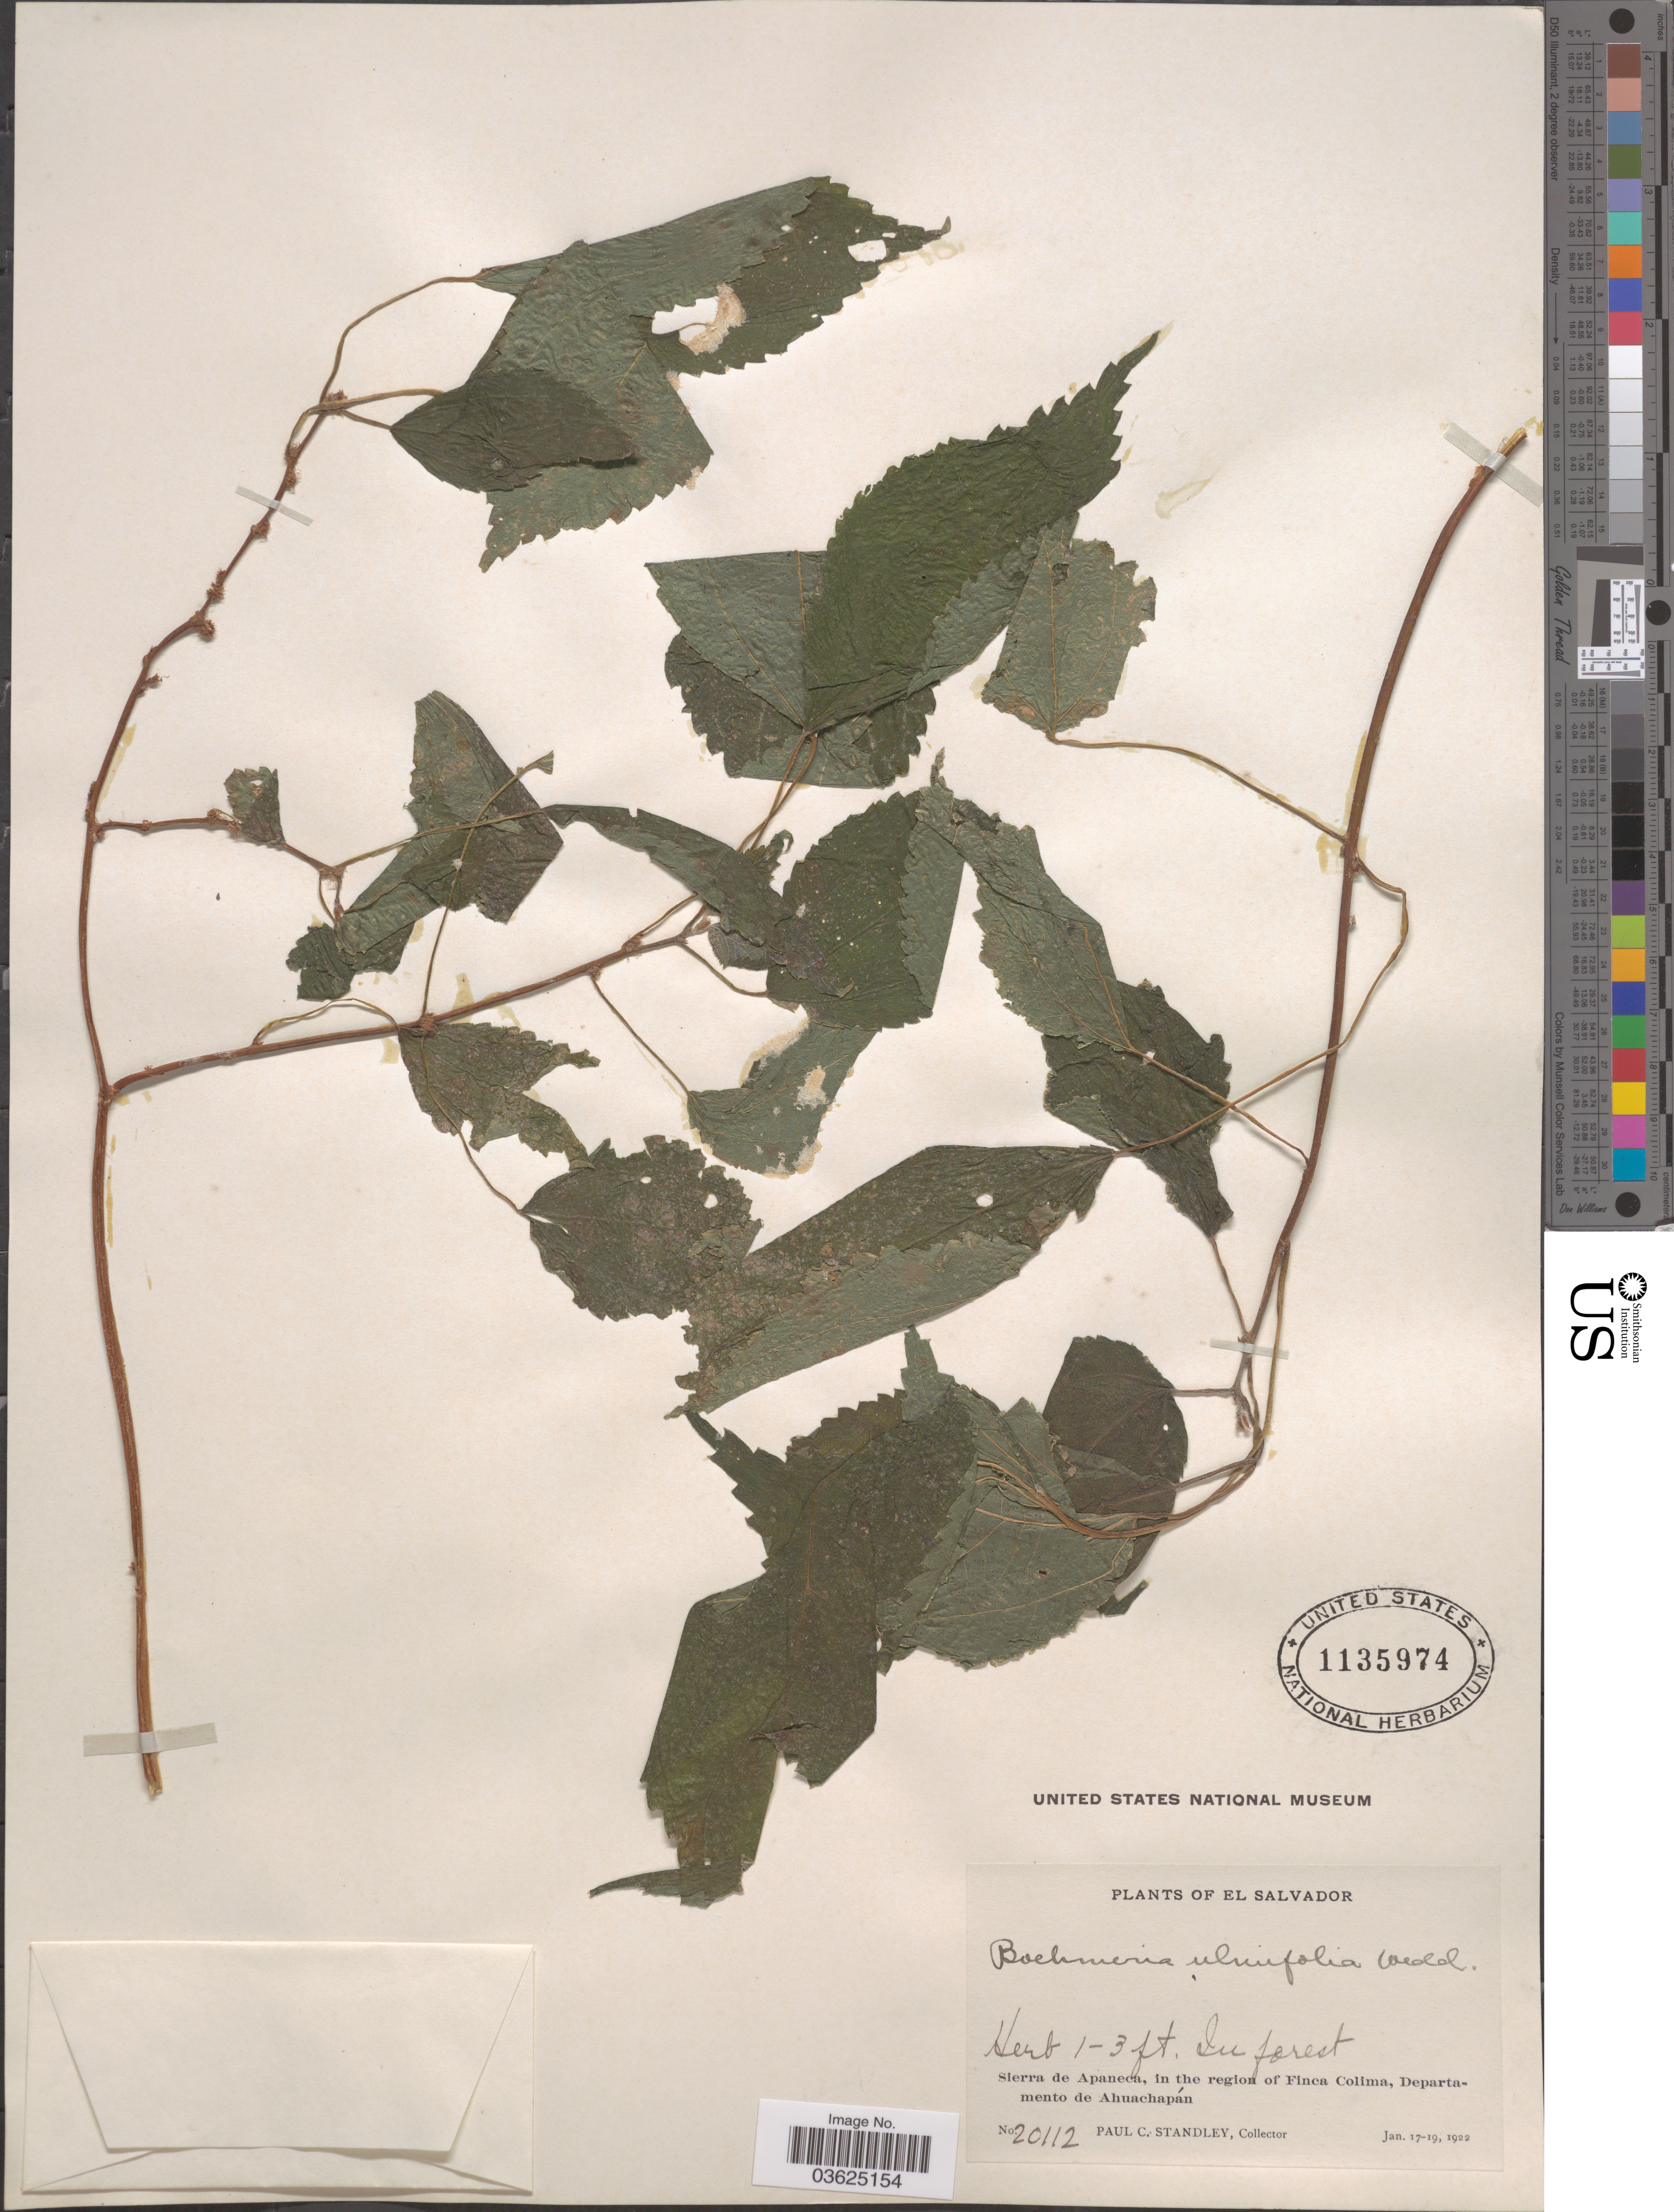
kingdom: Plantae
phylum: Tracheophyta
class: Magnoliopsida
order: Rosales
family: Urticaceae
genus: Boehmeria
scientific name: Boehmeria ulmifolia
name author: Wedd.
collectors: P. C. Standley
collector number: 20112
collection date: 1922-01-17/1922-01-19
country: El Salvador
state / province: Ahuachapan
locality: Sierra de Apaneca, in the region of Finca Colima, Departamento de Ahuachapán.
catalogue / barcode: US 1135974